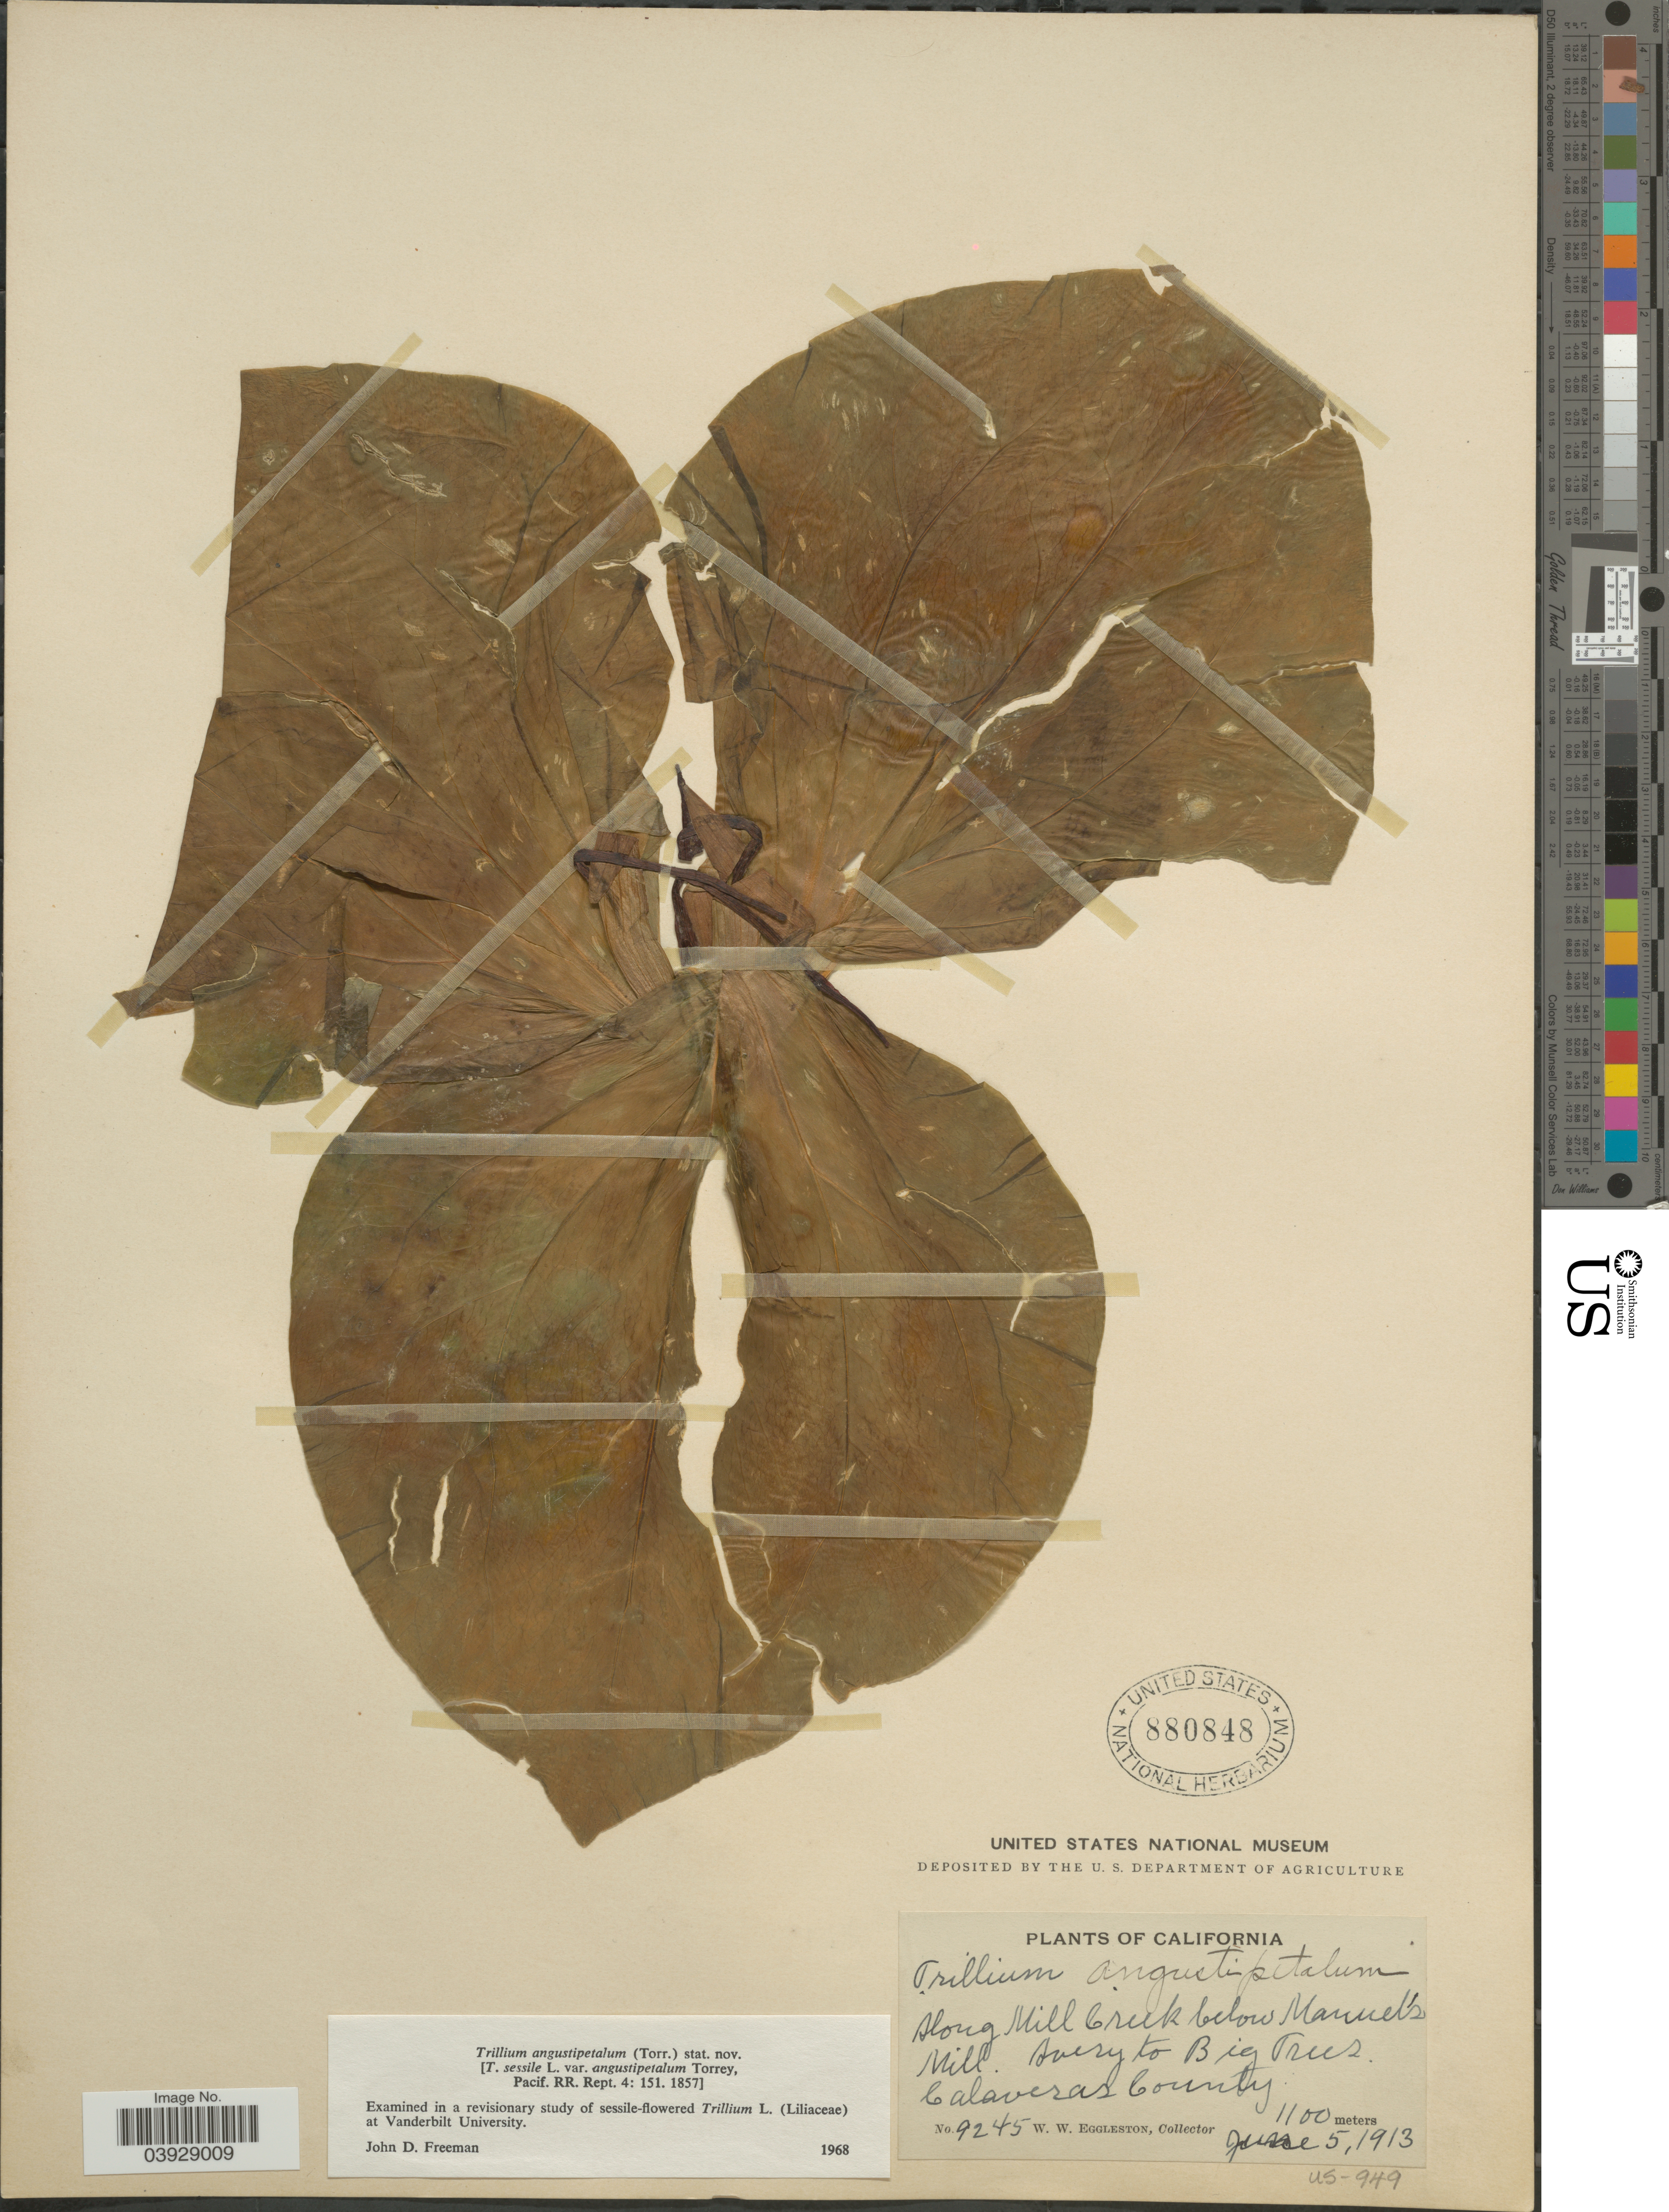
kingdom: Plantae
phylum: Tracheophyta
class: Liliopsida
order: Liliales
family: Melanthiaceae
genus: Trillium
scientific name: Trillium angustipetalum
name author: (Torr.) J. D. Freeman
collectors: W. W. Eggleston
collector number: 9245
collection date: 1913-06-05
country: United States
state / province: California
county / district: Calaveras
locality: Along Mill Creek below Manuel's Mill. Avery to Big Trees. Calaveras County.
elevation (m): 1100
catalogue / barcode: US 880848